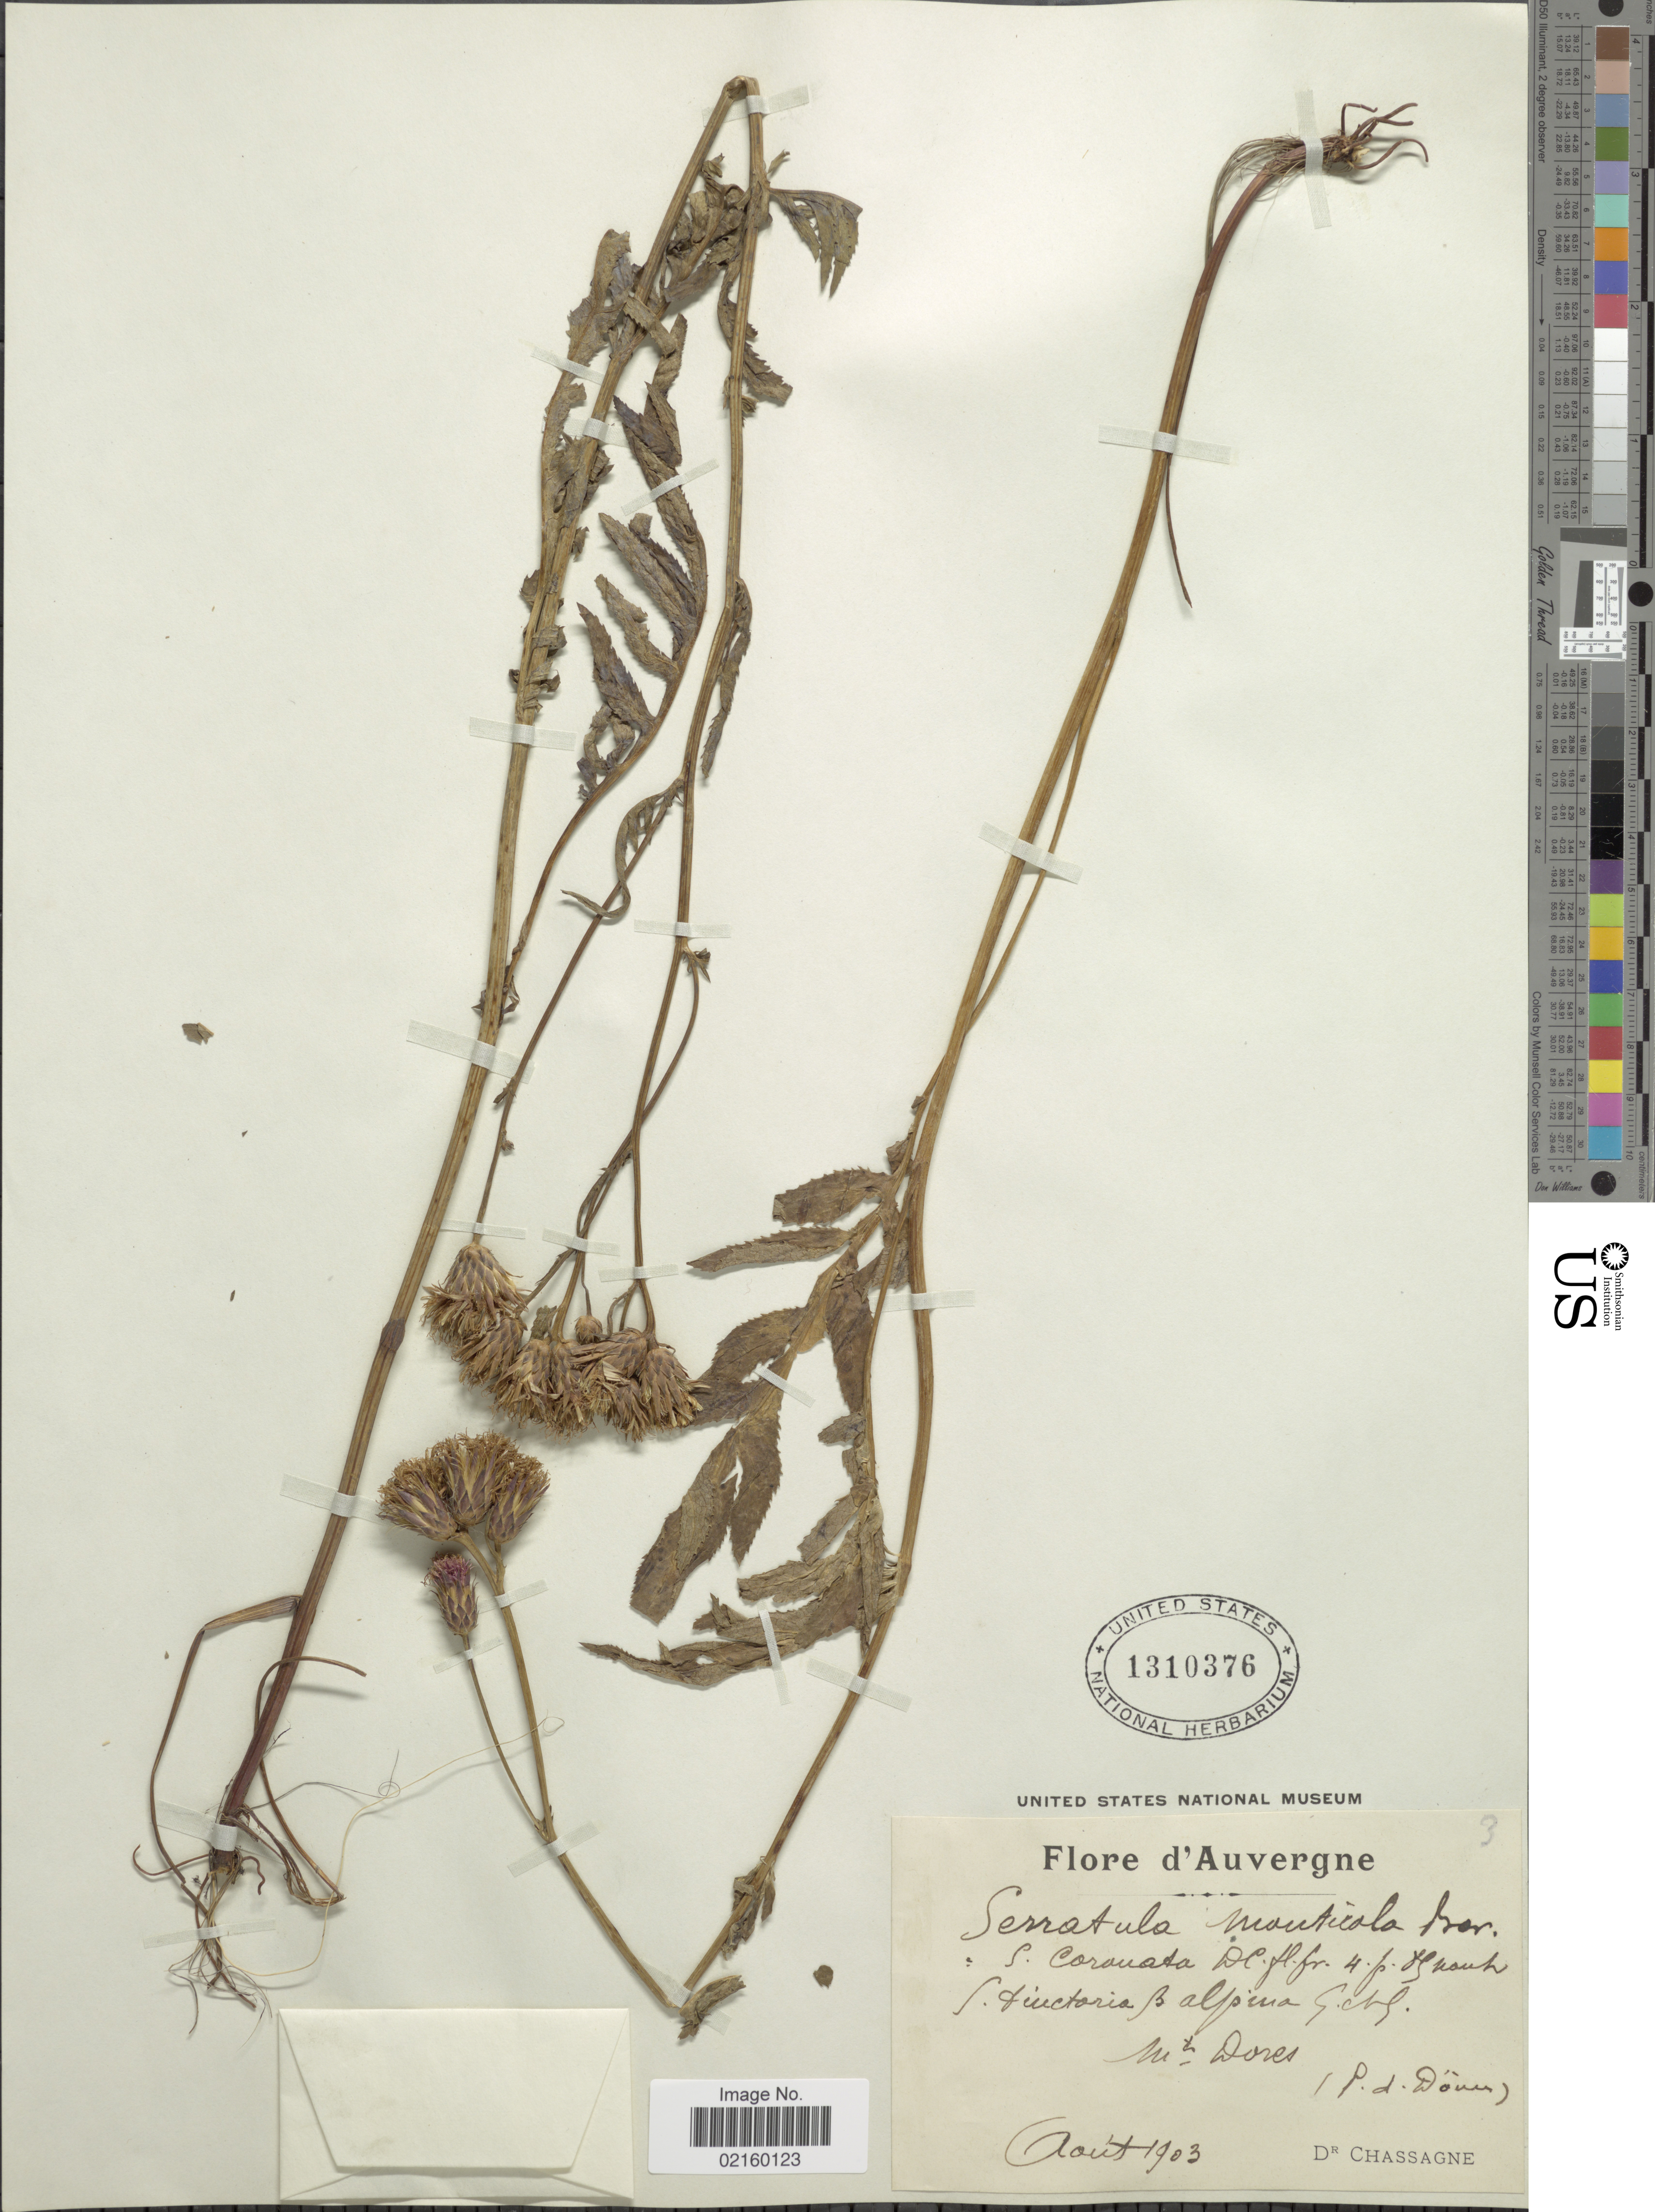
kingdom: Plantae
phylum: Tracheophyta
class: Magnoliopsida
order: Asterales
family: Asteraceae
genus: Serratula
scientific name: Serratula tinctoria subsp. monticola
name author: (Boreau) Berher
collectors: Chassagne, --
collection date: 1903-08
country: France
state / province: Auvergne-Rhône-Alpes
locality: Mts Dores [interpreted]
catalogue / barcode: US 1310376